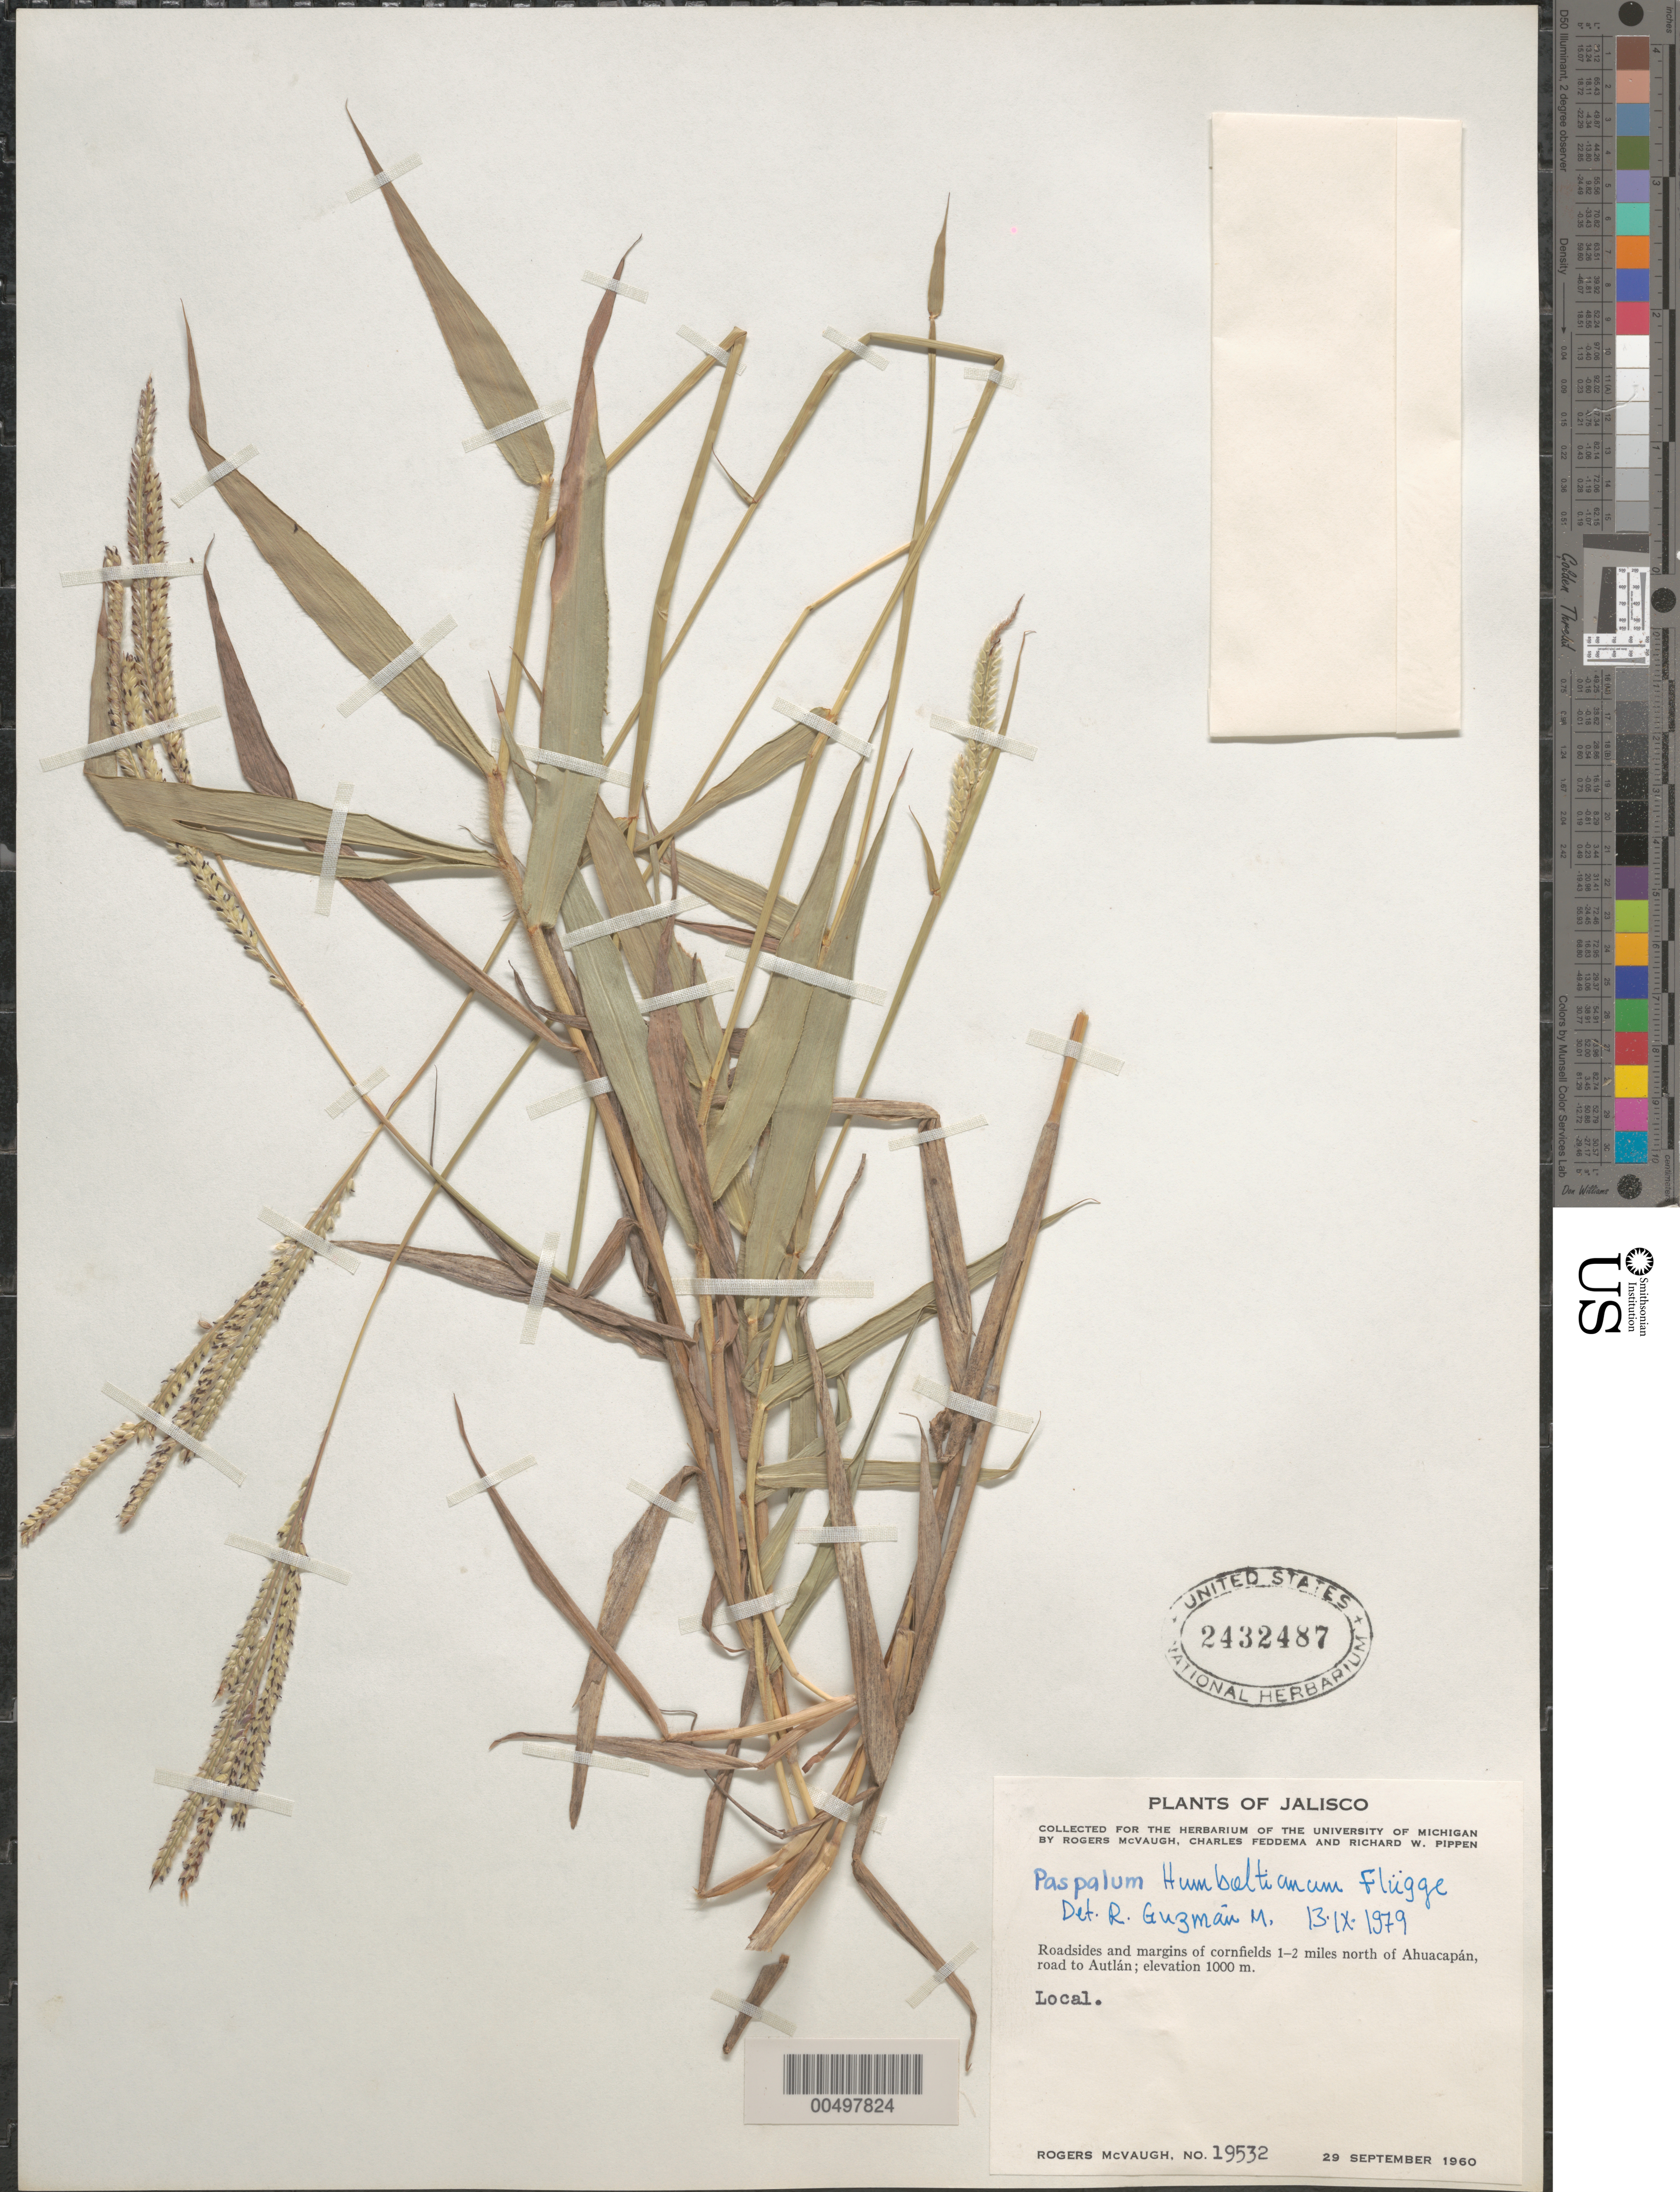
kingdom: Plantae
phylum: Tracheophyta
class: Liliopsida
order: Poales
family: Poaceae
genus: Paspalum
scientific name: Paspalum humboldtianum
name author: Flüggé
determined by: Guzm n-M., R.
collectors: R. McVaugh, C. Feddema & R. W. Pippen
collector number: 19532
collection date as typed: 29 Sep 1960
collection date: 1960-09-29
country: Mexico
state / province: Jalisco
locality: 1-2 mi N of Ahuacapán, rd to Autlán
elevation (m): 1000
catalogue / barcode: US 2432487